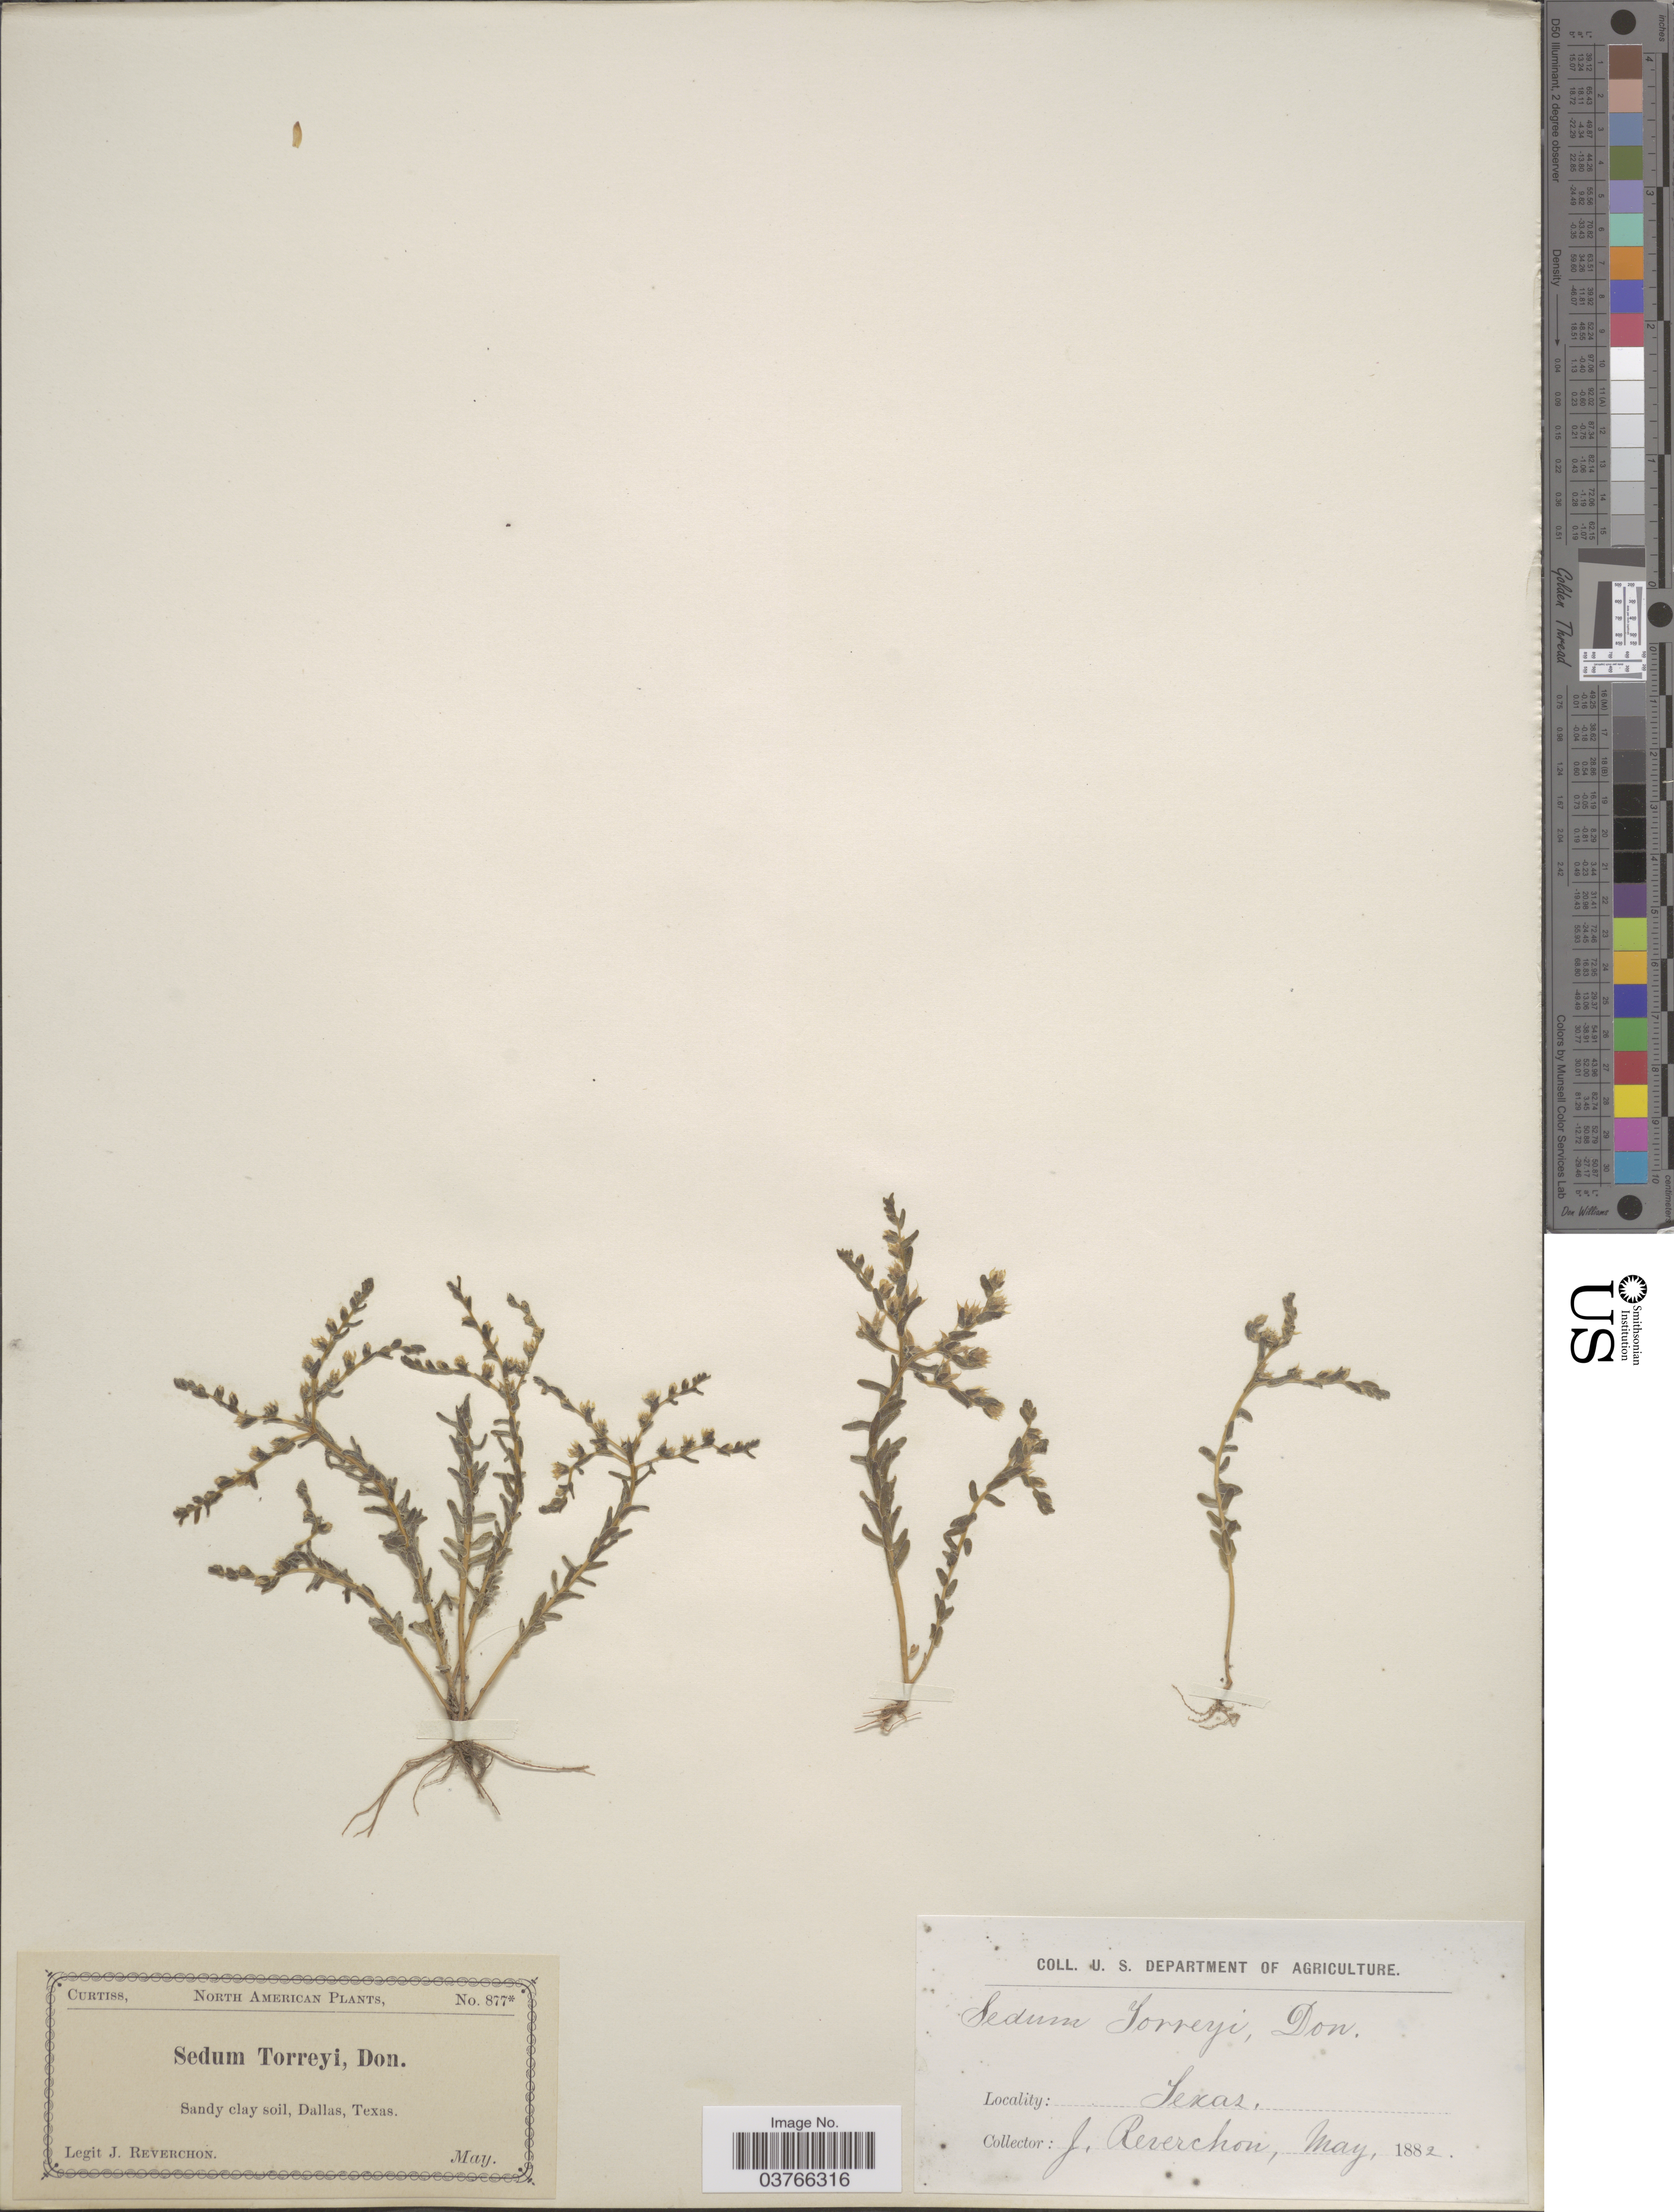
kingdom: Plantae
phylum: Tracheophyta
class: Magnoliopsida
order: Saxifragales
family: Crassulaceae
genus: Sedum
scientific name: Sedum nuttallianum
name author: Raf.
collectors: J. Reverchon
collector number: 877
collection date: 1882-05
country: United States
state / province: Texas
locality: Sandy clay soil, Dallas.